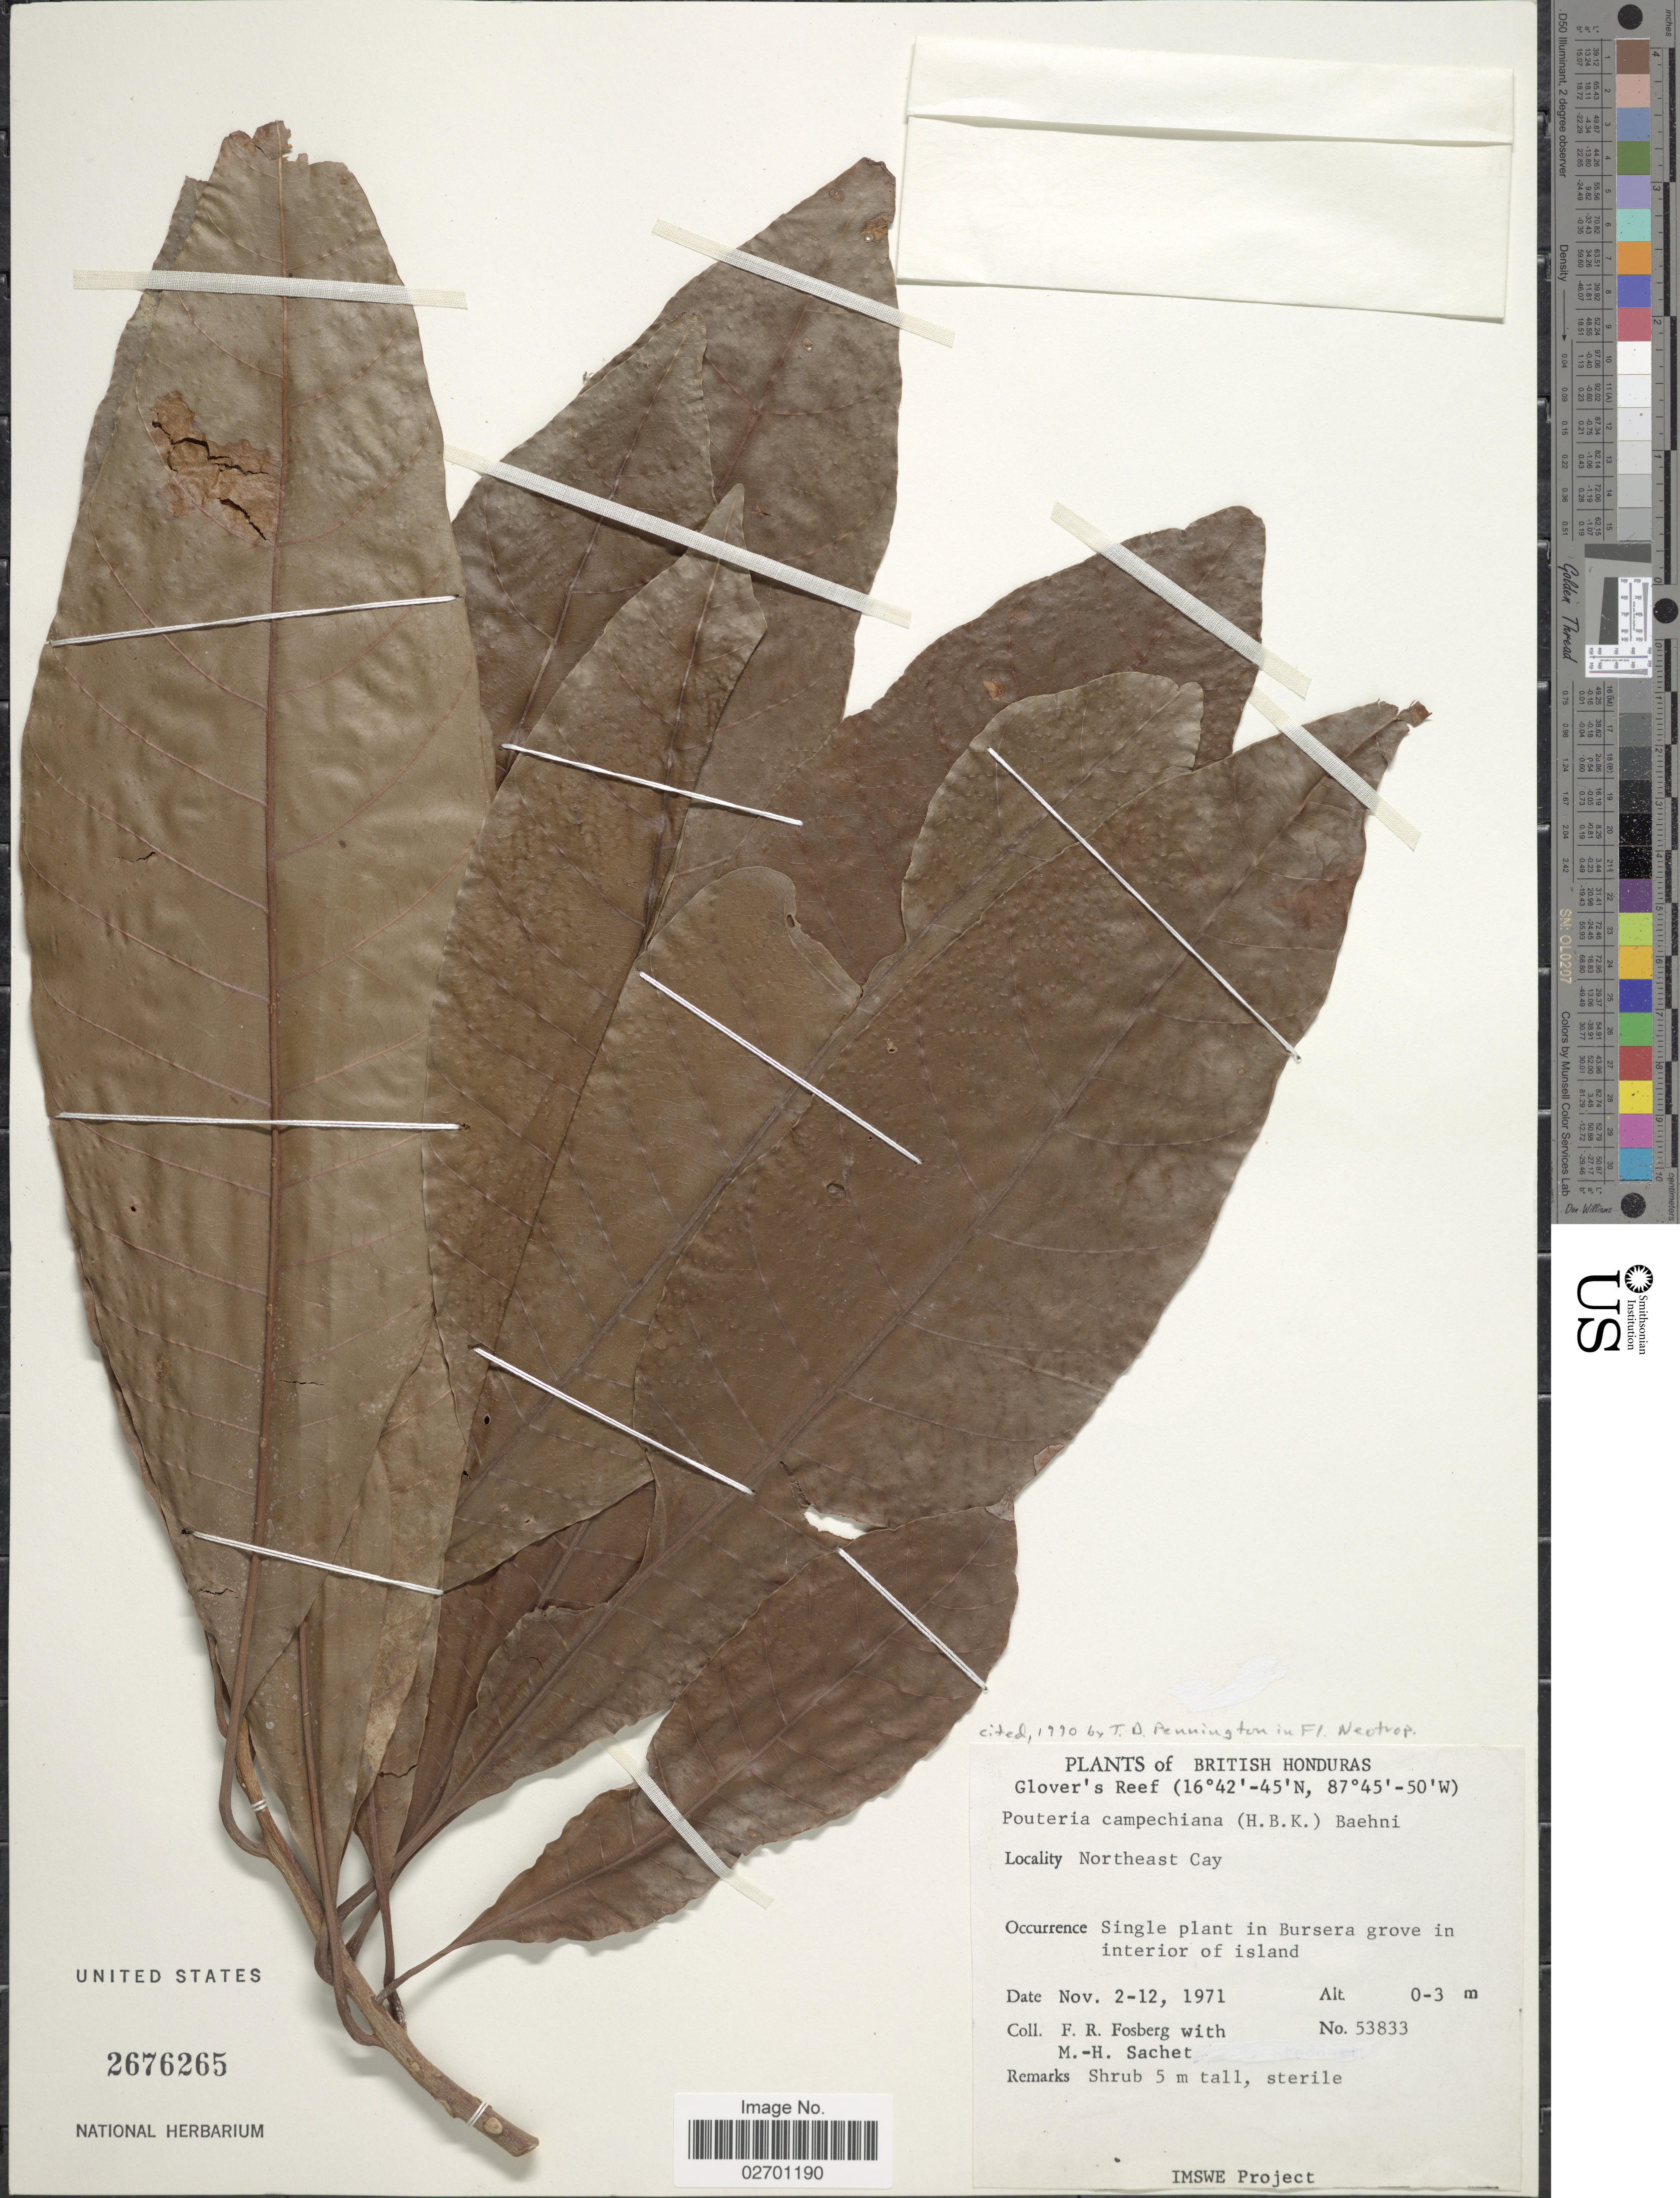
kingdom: Plantae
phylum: Tracheophyta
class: Magnoliopsida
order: Ericales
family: Sapotaceae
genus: Pouteria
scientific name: Pouteria campechiana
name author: (Kunth) Baehni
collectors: F. R. Fosberg & M.-H. Sachet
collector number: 53833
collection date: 1971-11-02/1971-11-12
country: Belize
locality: British Honduras, Glover's Reef, Northeast Cay, in interior of island.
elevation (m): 0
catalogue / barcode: US 2676265